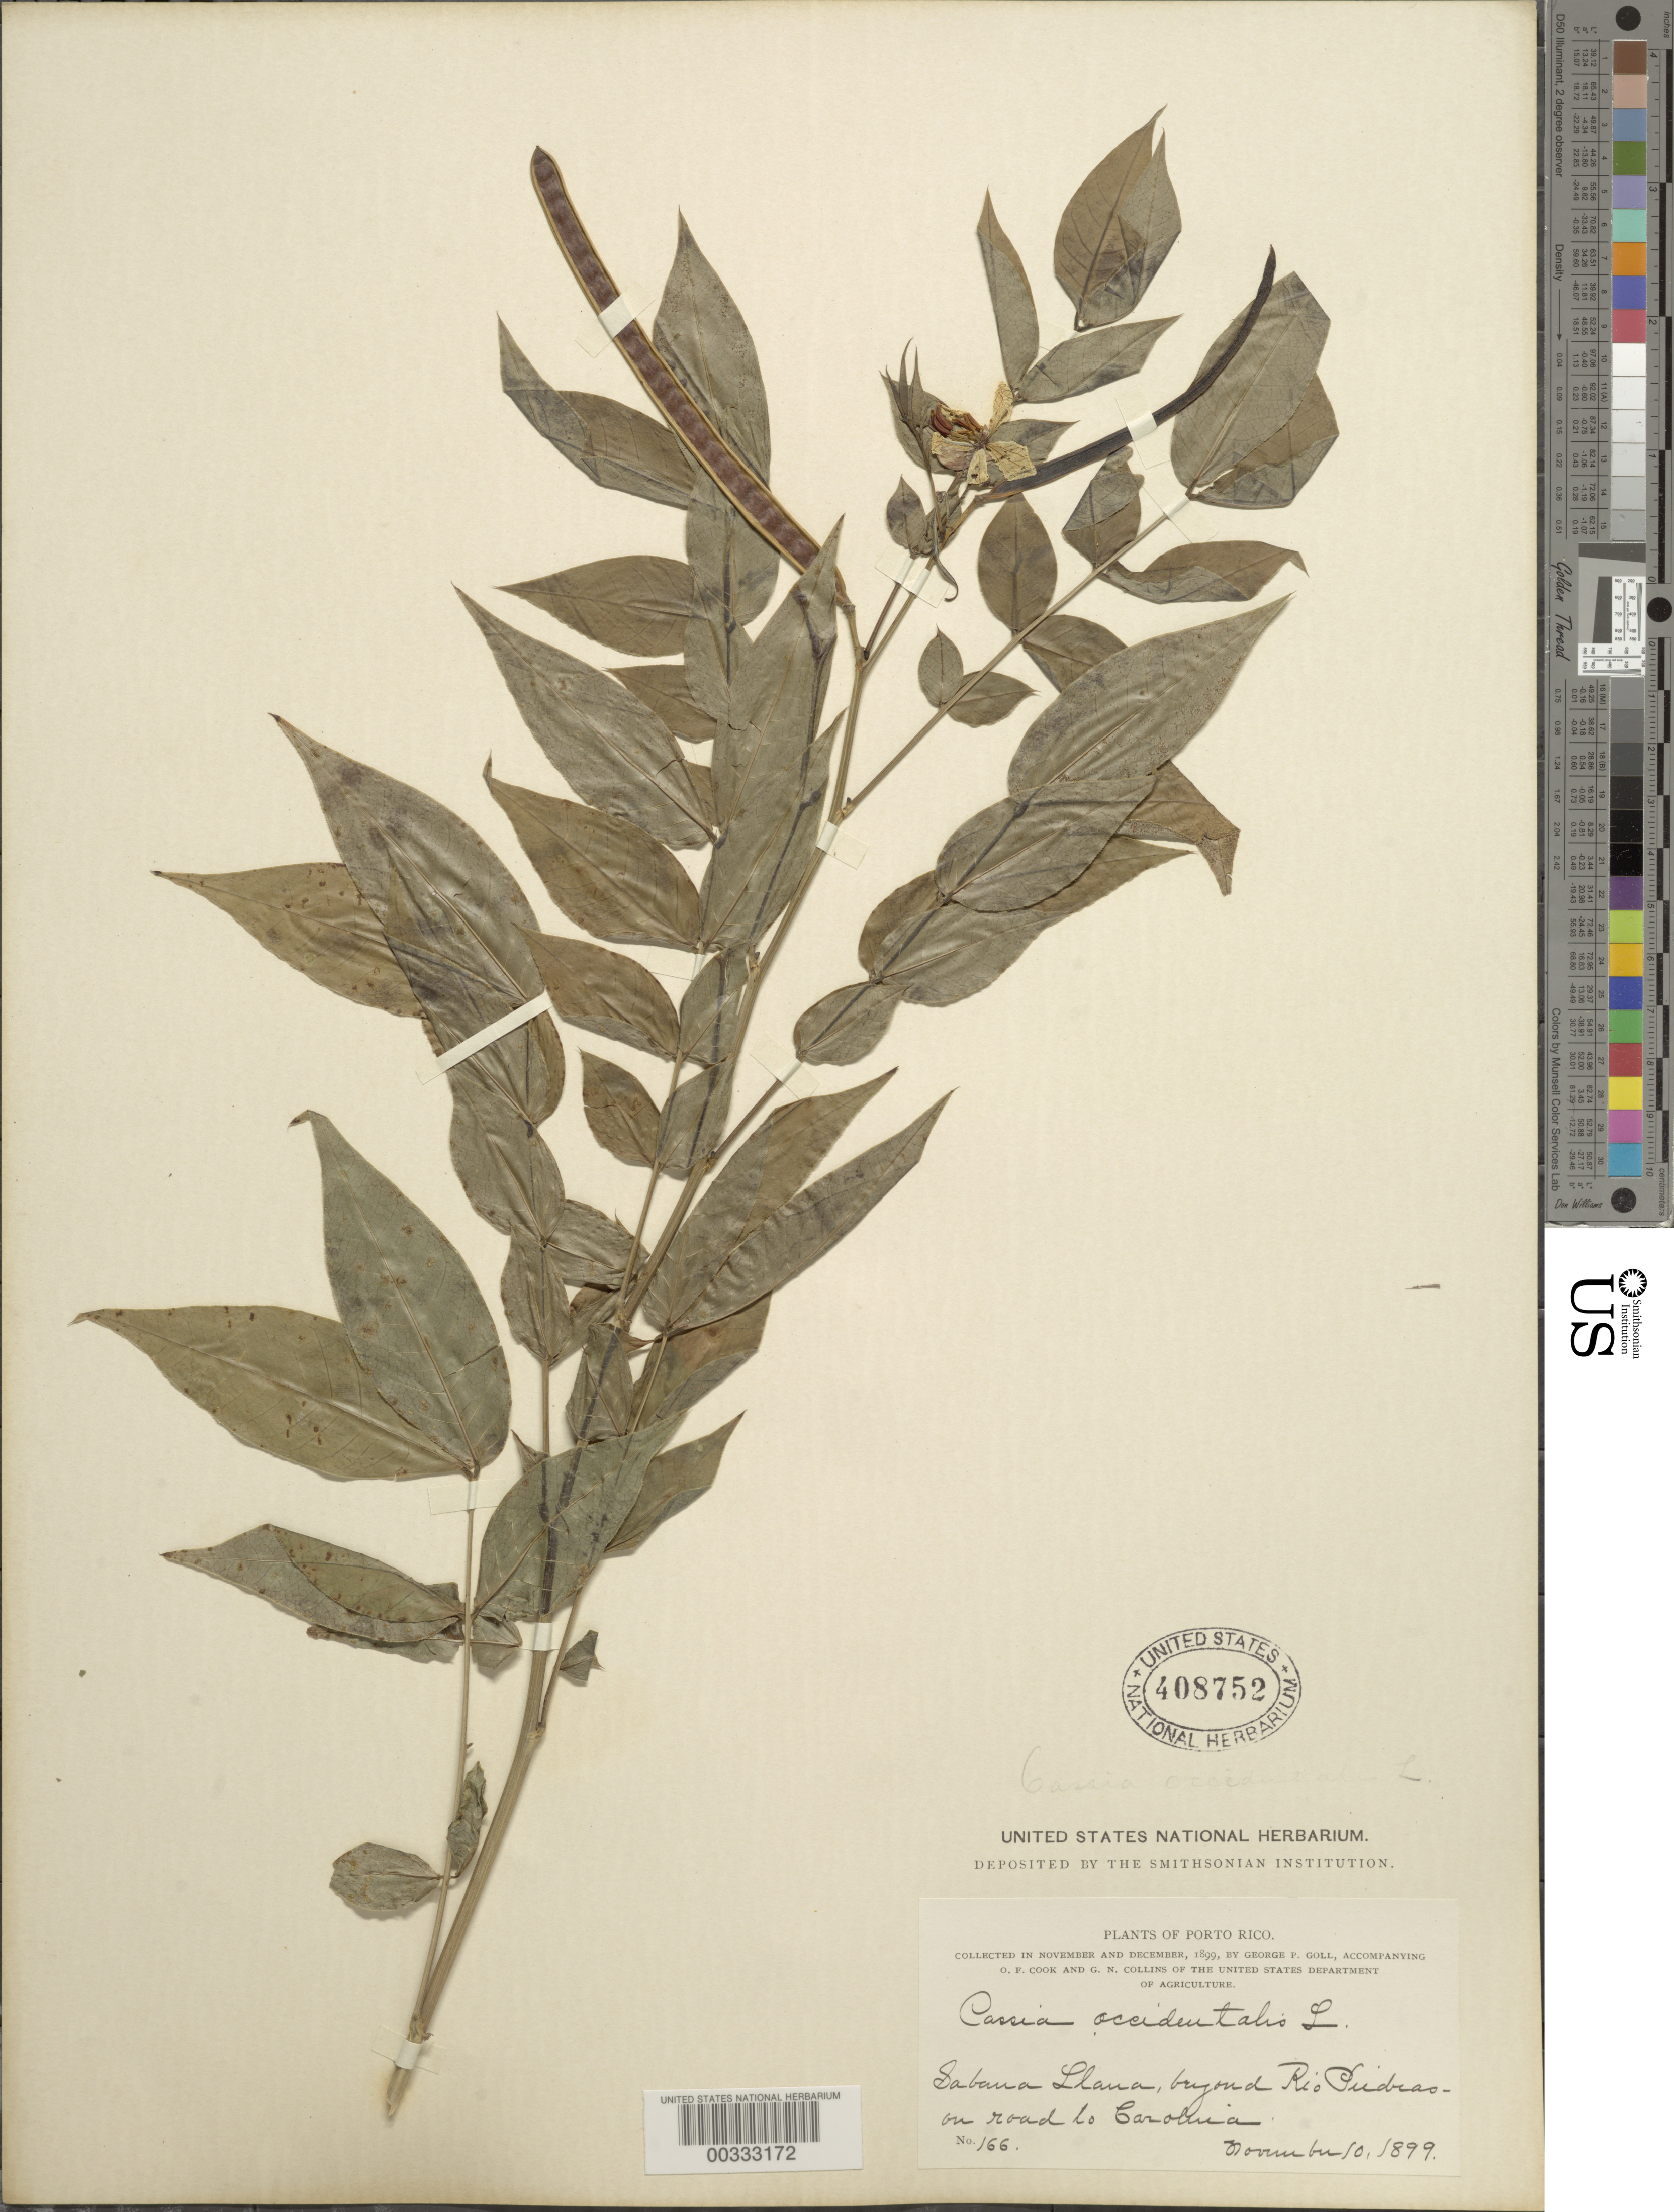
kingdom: Plantae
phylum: Tracheophyta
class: Magnoliopsida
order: Fabales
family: Fabaceae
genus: Senna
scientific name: Senna occidentalis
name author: (L.) Link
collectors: G. Goll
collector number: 166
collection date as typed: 10 Nov 1899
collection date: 1899-11-10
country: Puerto Rico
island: Greater Antilles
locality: Sabana llana beyond rio piedras on road to lo carolina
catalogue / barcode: US 408752